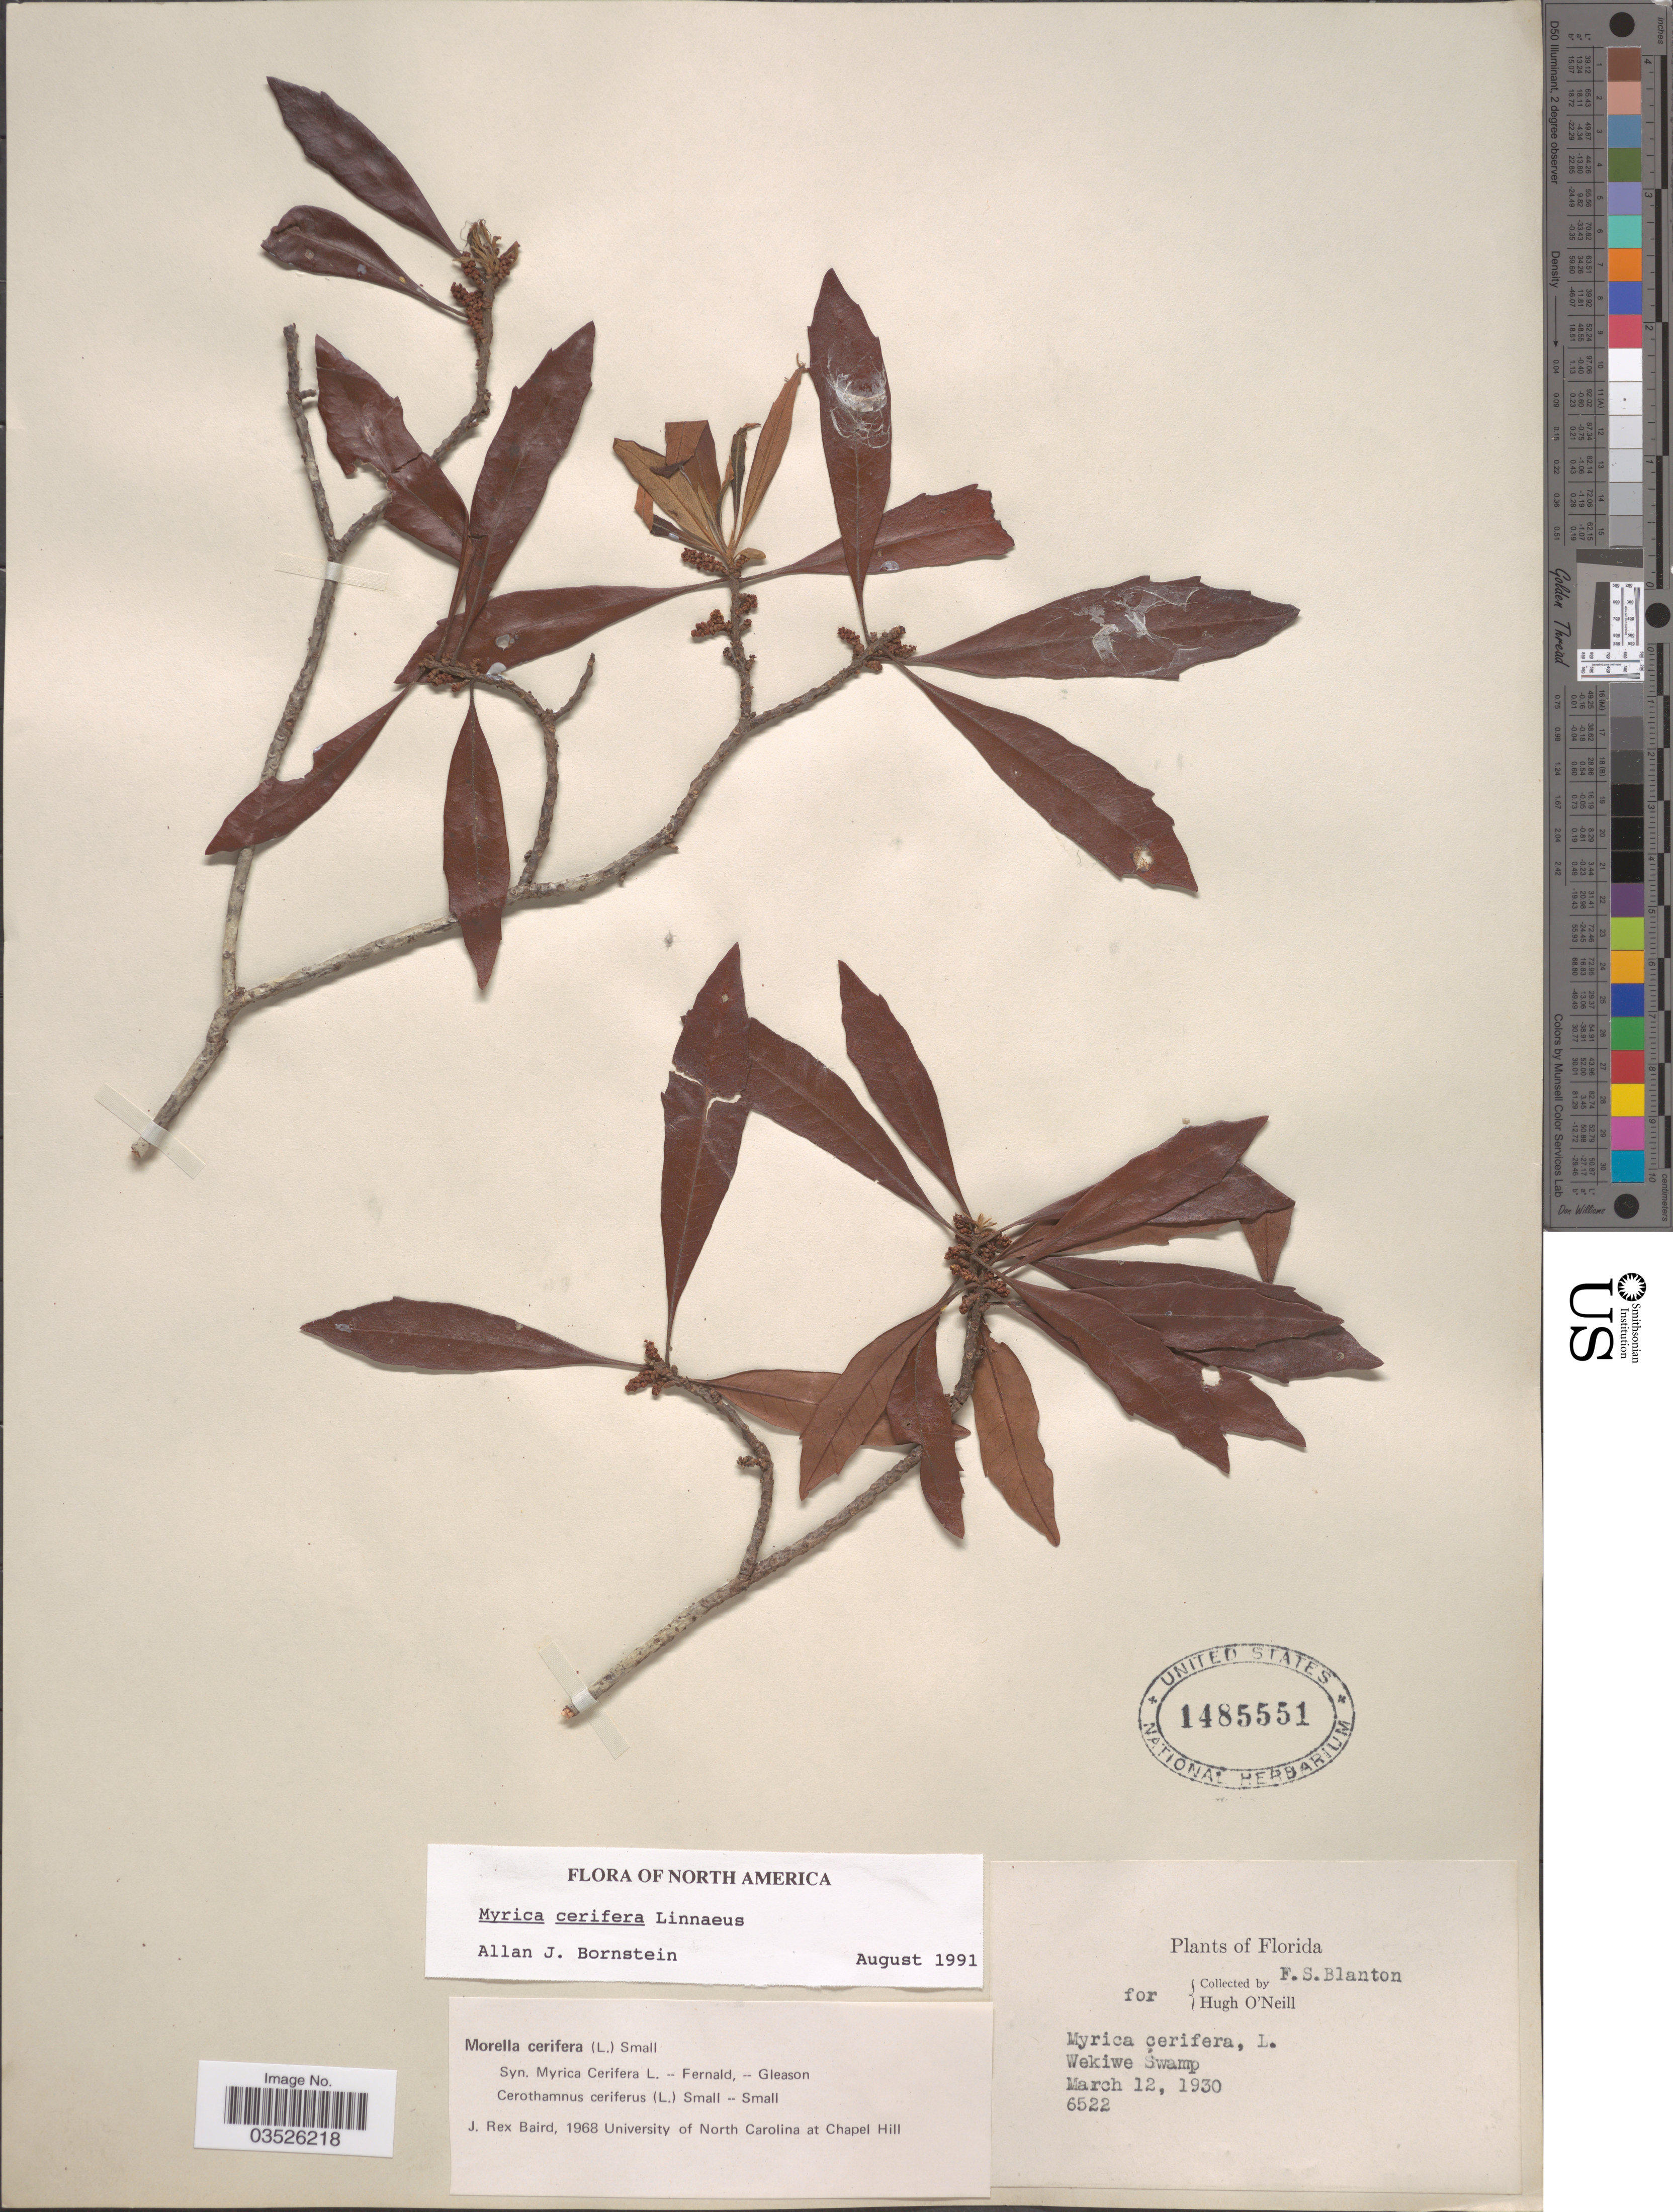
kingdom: Plantae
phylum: Tracheophyta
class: Magnoliopsida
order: Fagales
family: Myricaceae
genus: Morella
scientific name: Morella cerifera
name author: (L.) Small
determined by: Baird, James Rex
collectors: F. S. Blanton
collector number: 6522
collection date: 1930-03-12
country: United States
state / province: Florida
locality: Wekiwe Swamp.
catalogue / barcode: US 1485551